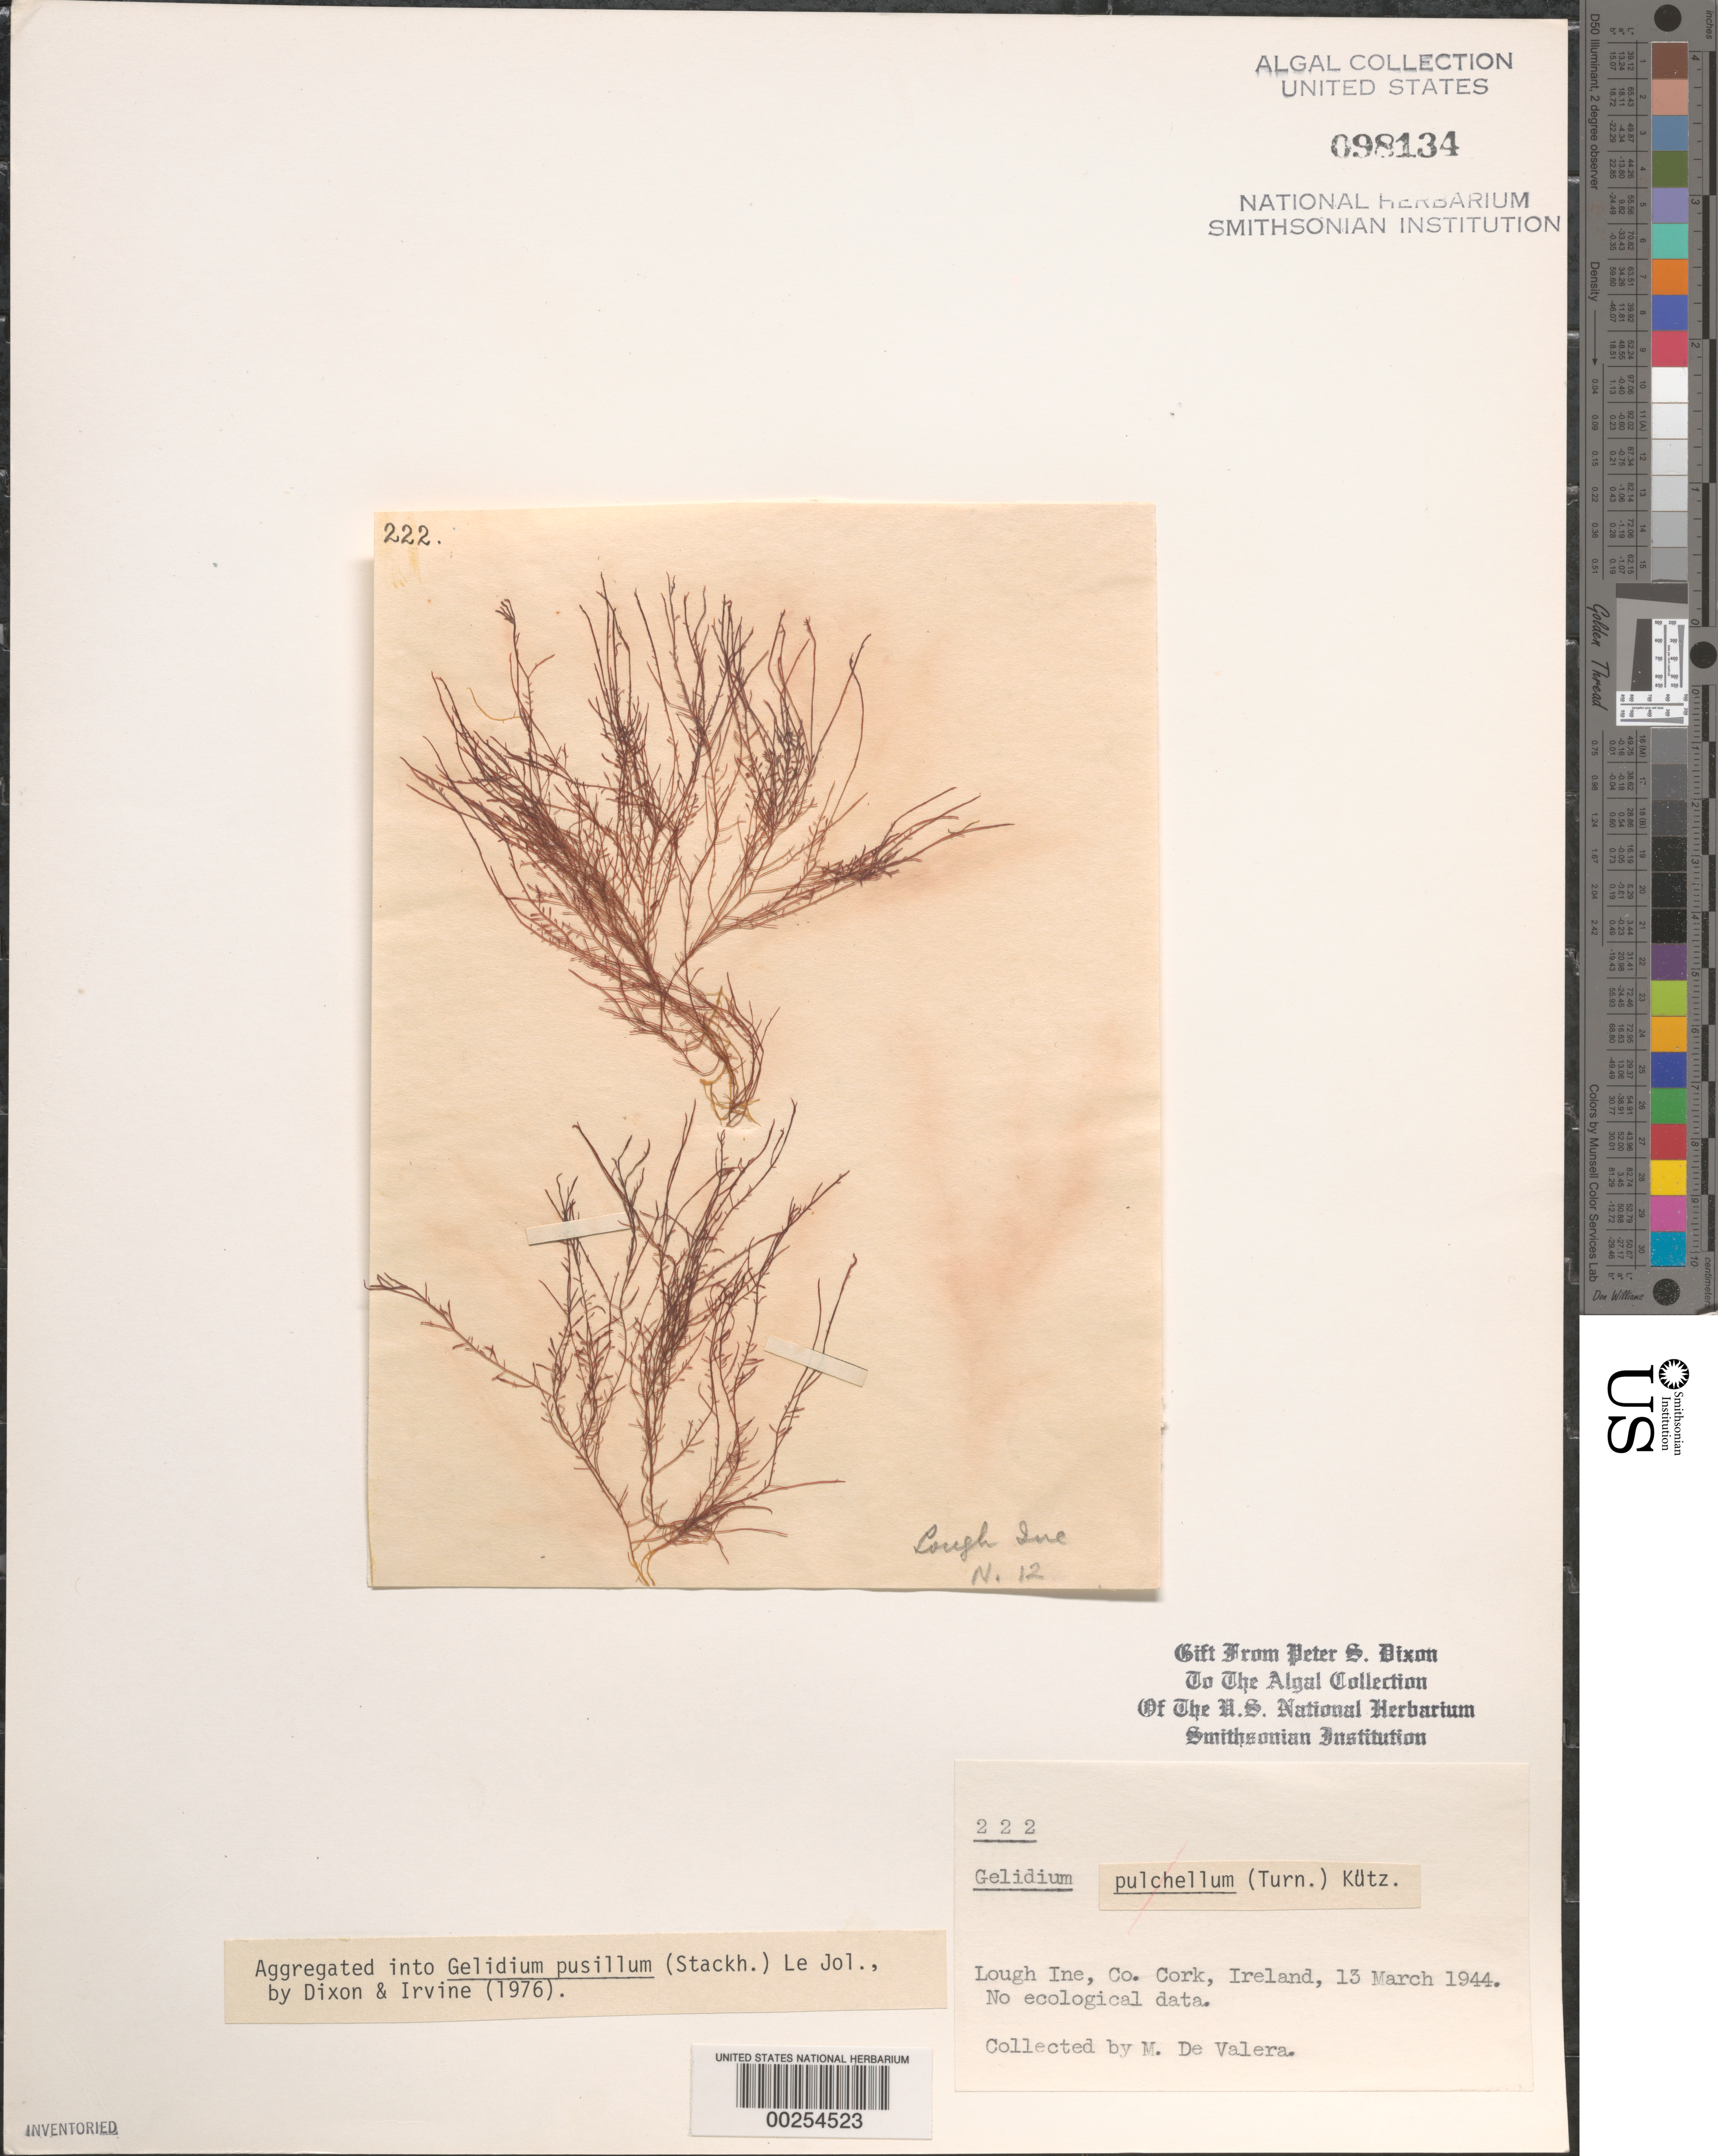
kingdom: Plantae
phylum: Rhodophyta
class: Florideophyceae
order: Gelidiales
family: Gelidiaceae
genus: Gelidium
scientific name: Gelidium pusillum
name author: (Stackh.) Le Jol.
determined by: Dixon, P. S.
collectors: M. De Valera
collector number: PSD 222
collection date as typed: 13 Mar 1944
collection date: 1944-03-13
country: Ireland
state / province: Munster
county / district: Cork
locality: Lough Ine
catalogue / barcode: US 98134